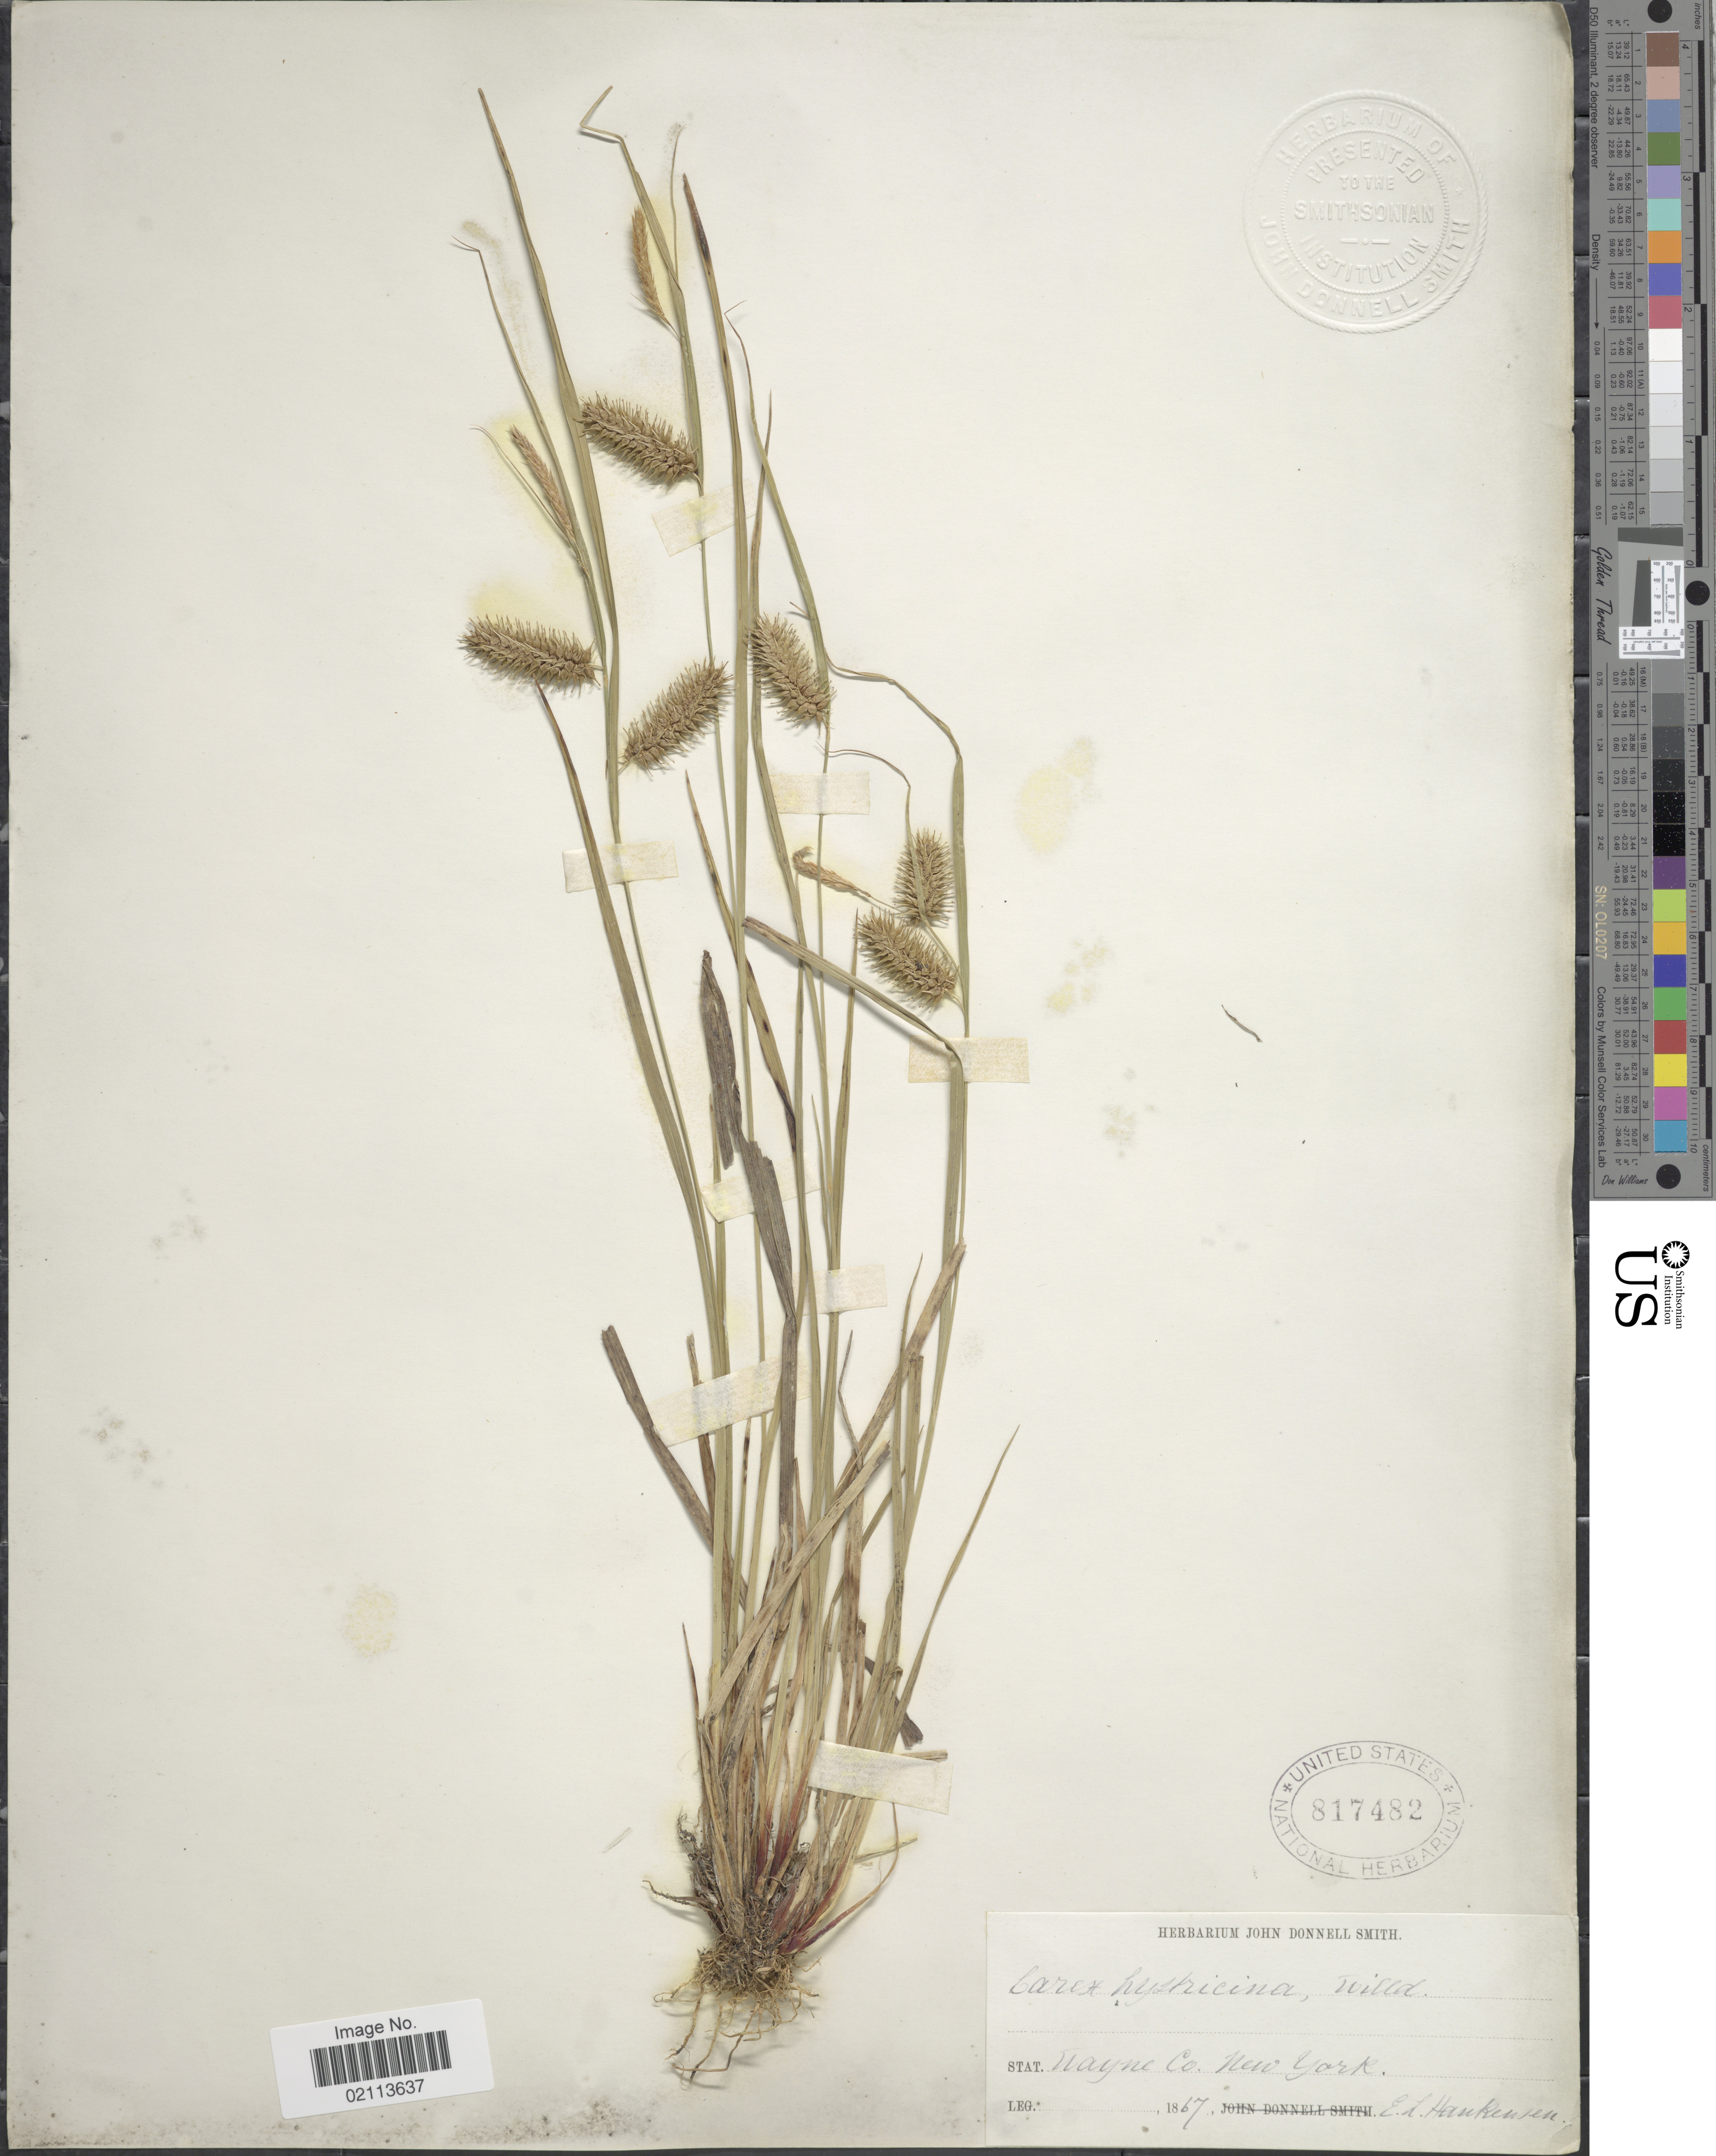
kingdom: Plantae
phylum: Tracheophyta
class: Liliopsida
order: Poales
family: Cyperaceae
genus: Carex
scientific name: Carex hystericina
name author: Muhl. ex Willd.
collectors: E. Hankenson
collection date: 1867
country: United States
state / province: New York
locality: Wayne Co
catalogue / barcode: US 817482